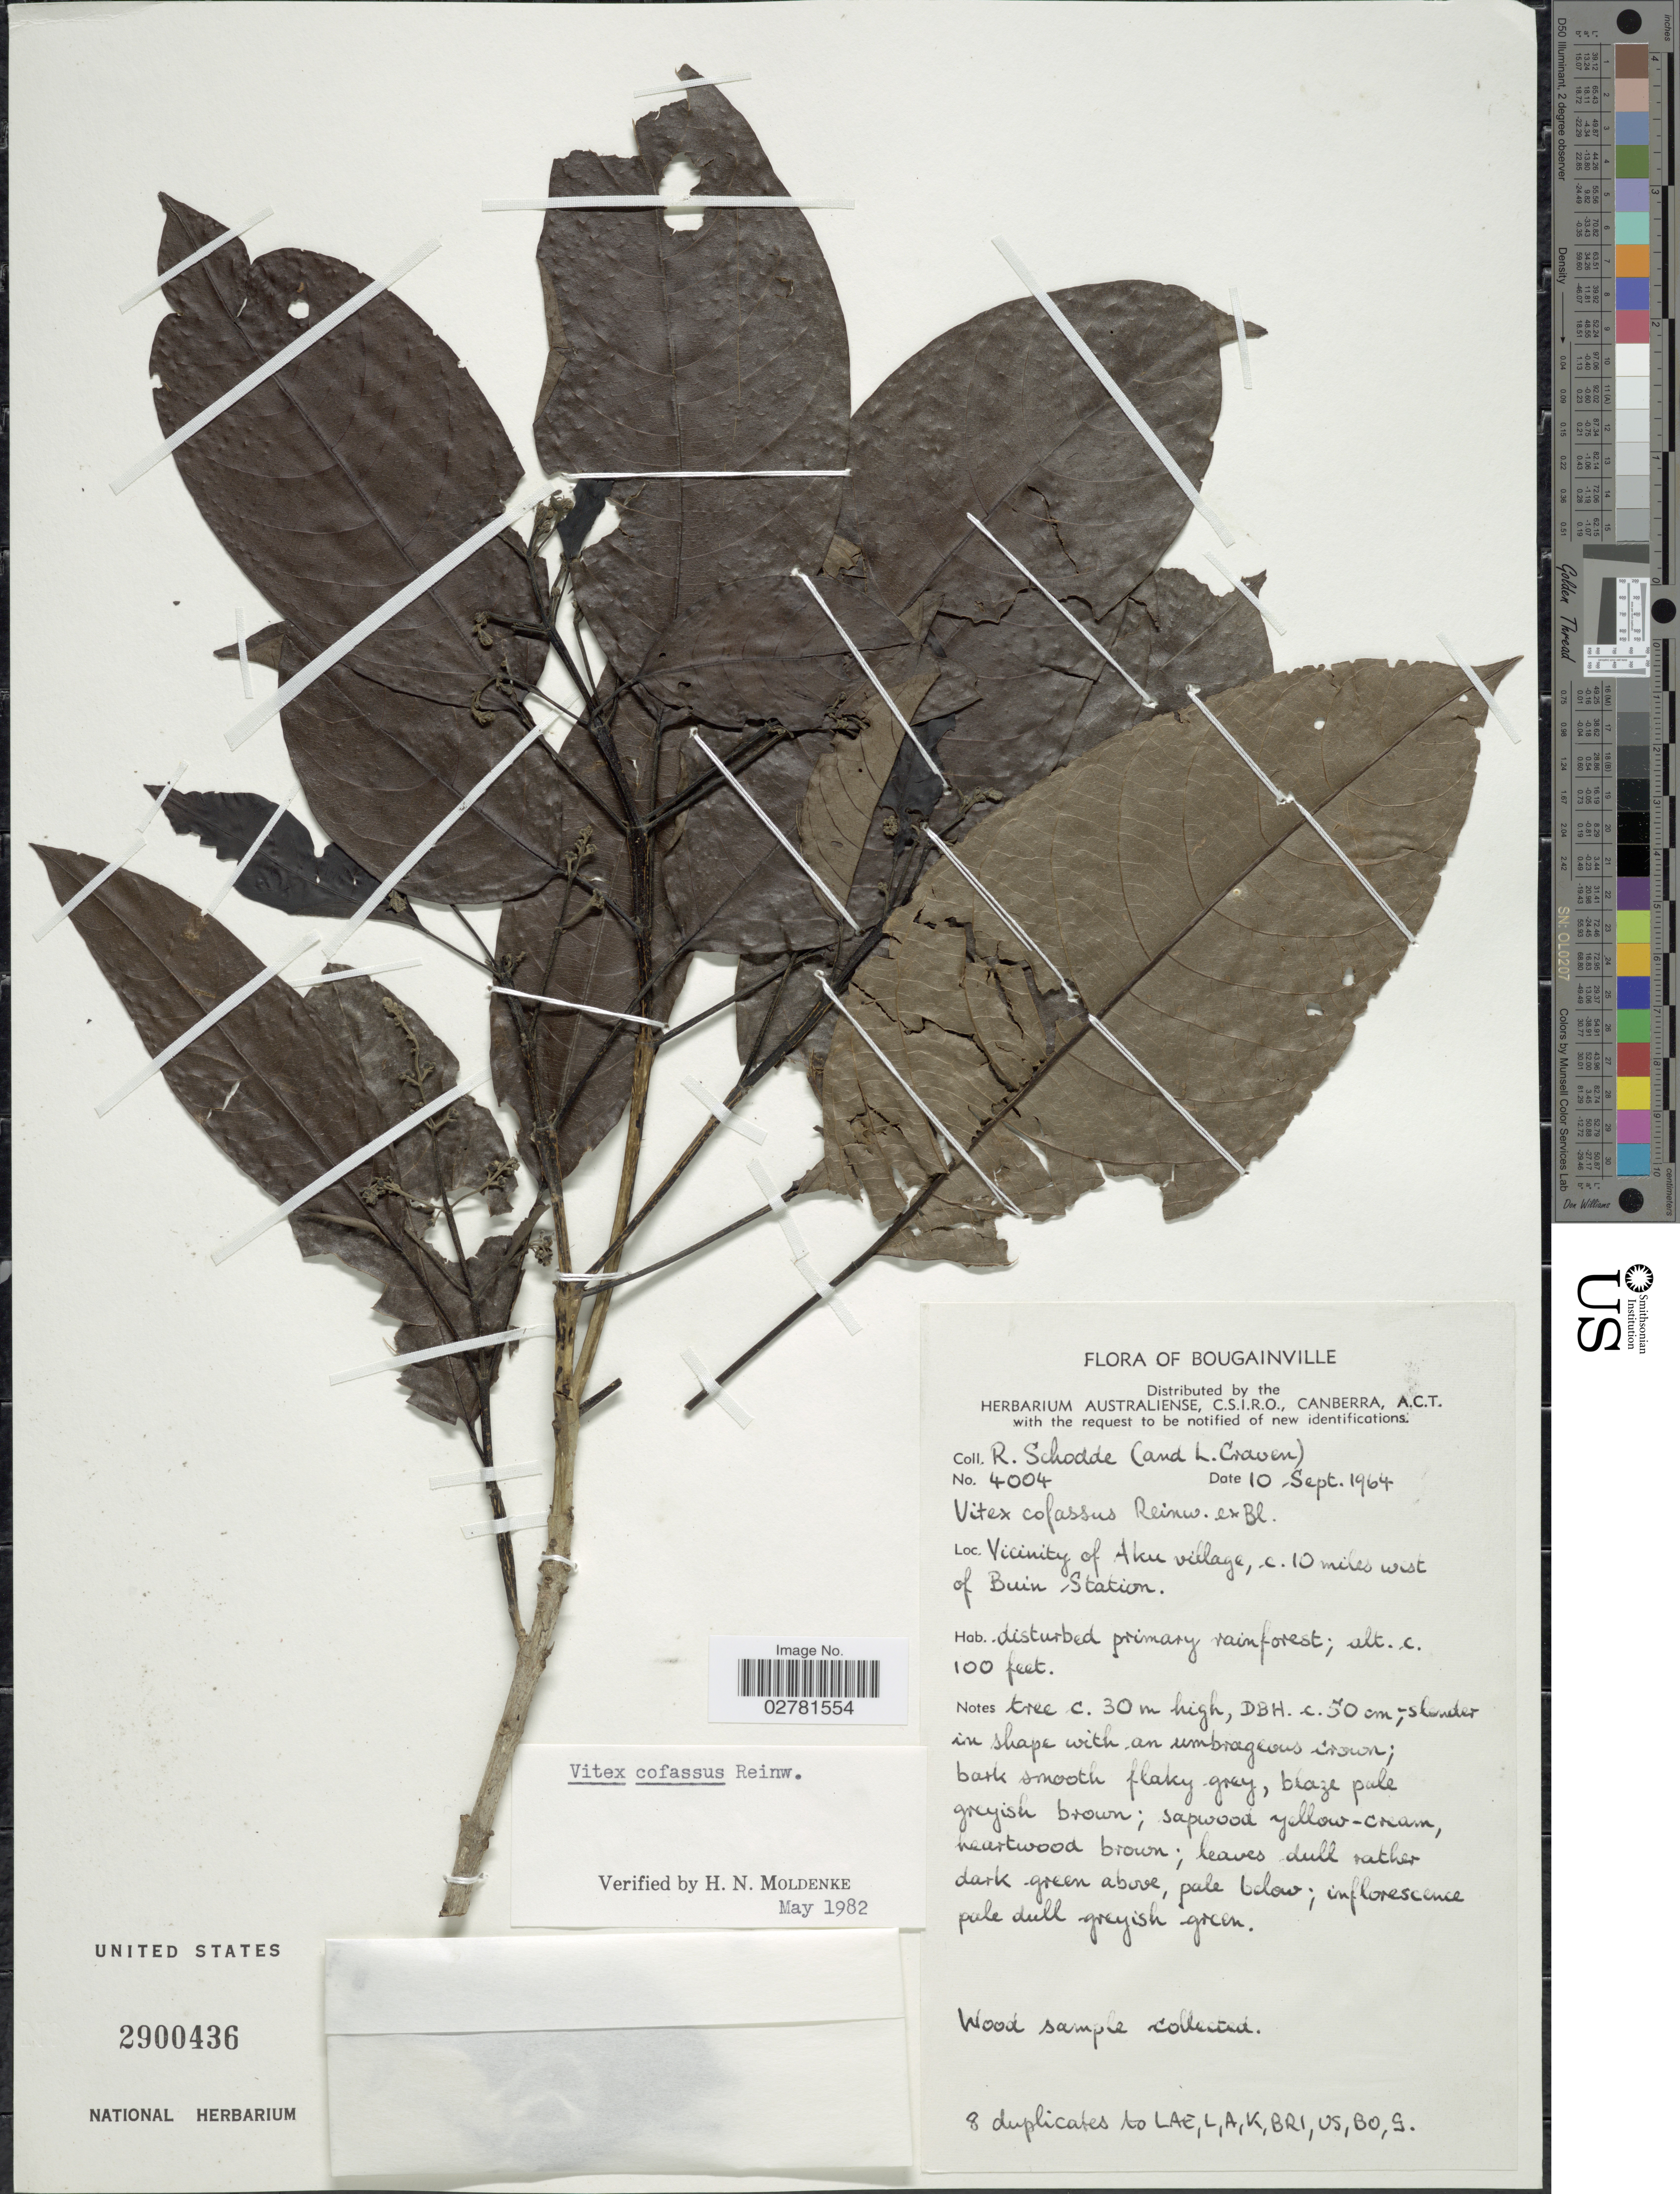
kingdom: Plantae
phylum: Tracheophyta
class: Magnoliopsida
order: Lamiales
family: Lamiaceae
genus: Vitex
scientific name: Vitex cofassus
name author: Reinw. ex Blume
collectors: R. Schodde & L. A. Craven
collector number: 4004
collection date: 1964-09-10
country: Papua New Guinea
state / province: Bougainville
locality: Vicinity of Aku village, c. 10 miles west of Buin Station.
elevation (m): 30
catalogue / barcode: US 2900436